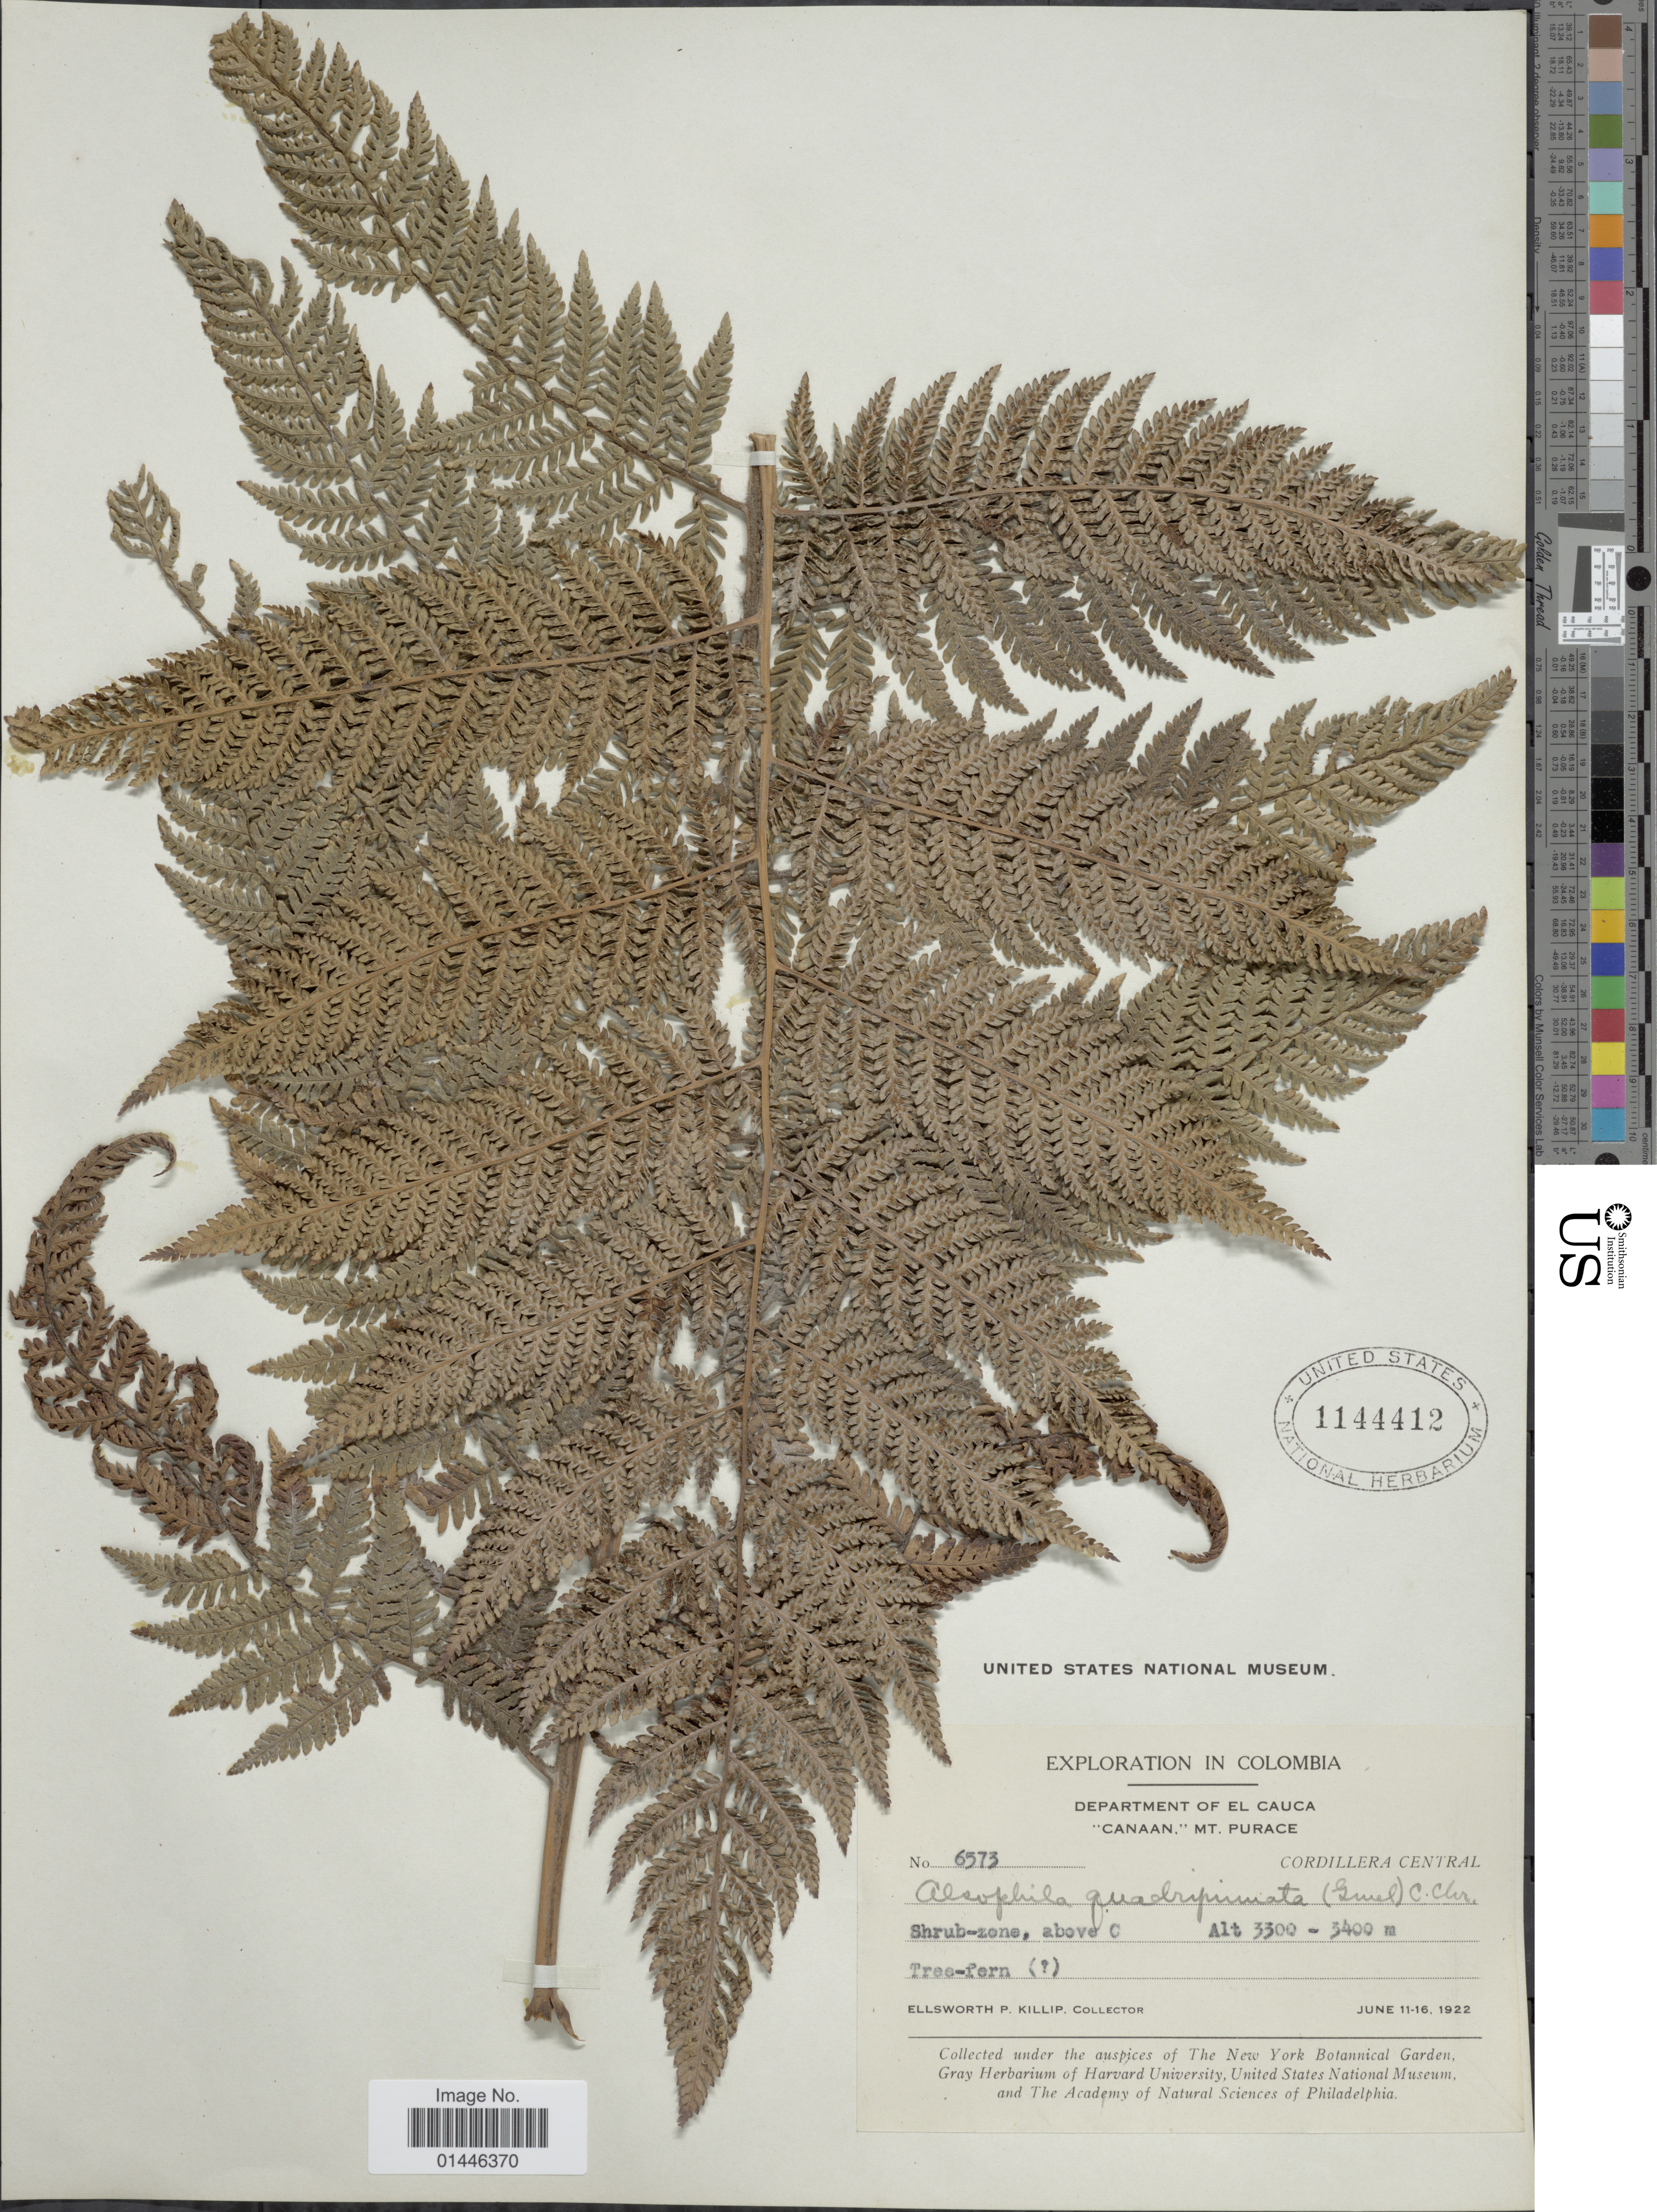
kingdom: Plantae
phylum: Tracheophyta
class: Polypodiopsida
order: Cyatheales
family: Dicksoniaceae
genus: Lophosoria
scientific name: Lophosoria quadripinnata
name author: (J.F. Gmel.) C. Chr.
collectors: E. P. Killip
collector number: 6573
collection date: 1922-06-11/1922-06-16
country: Colombia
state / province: Cauca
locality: Canaan,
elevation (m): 3300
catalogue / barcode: US 1144412